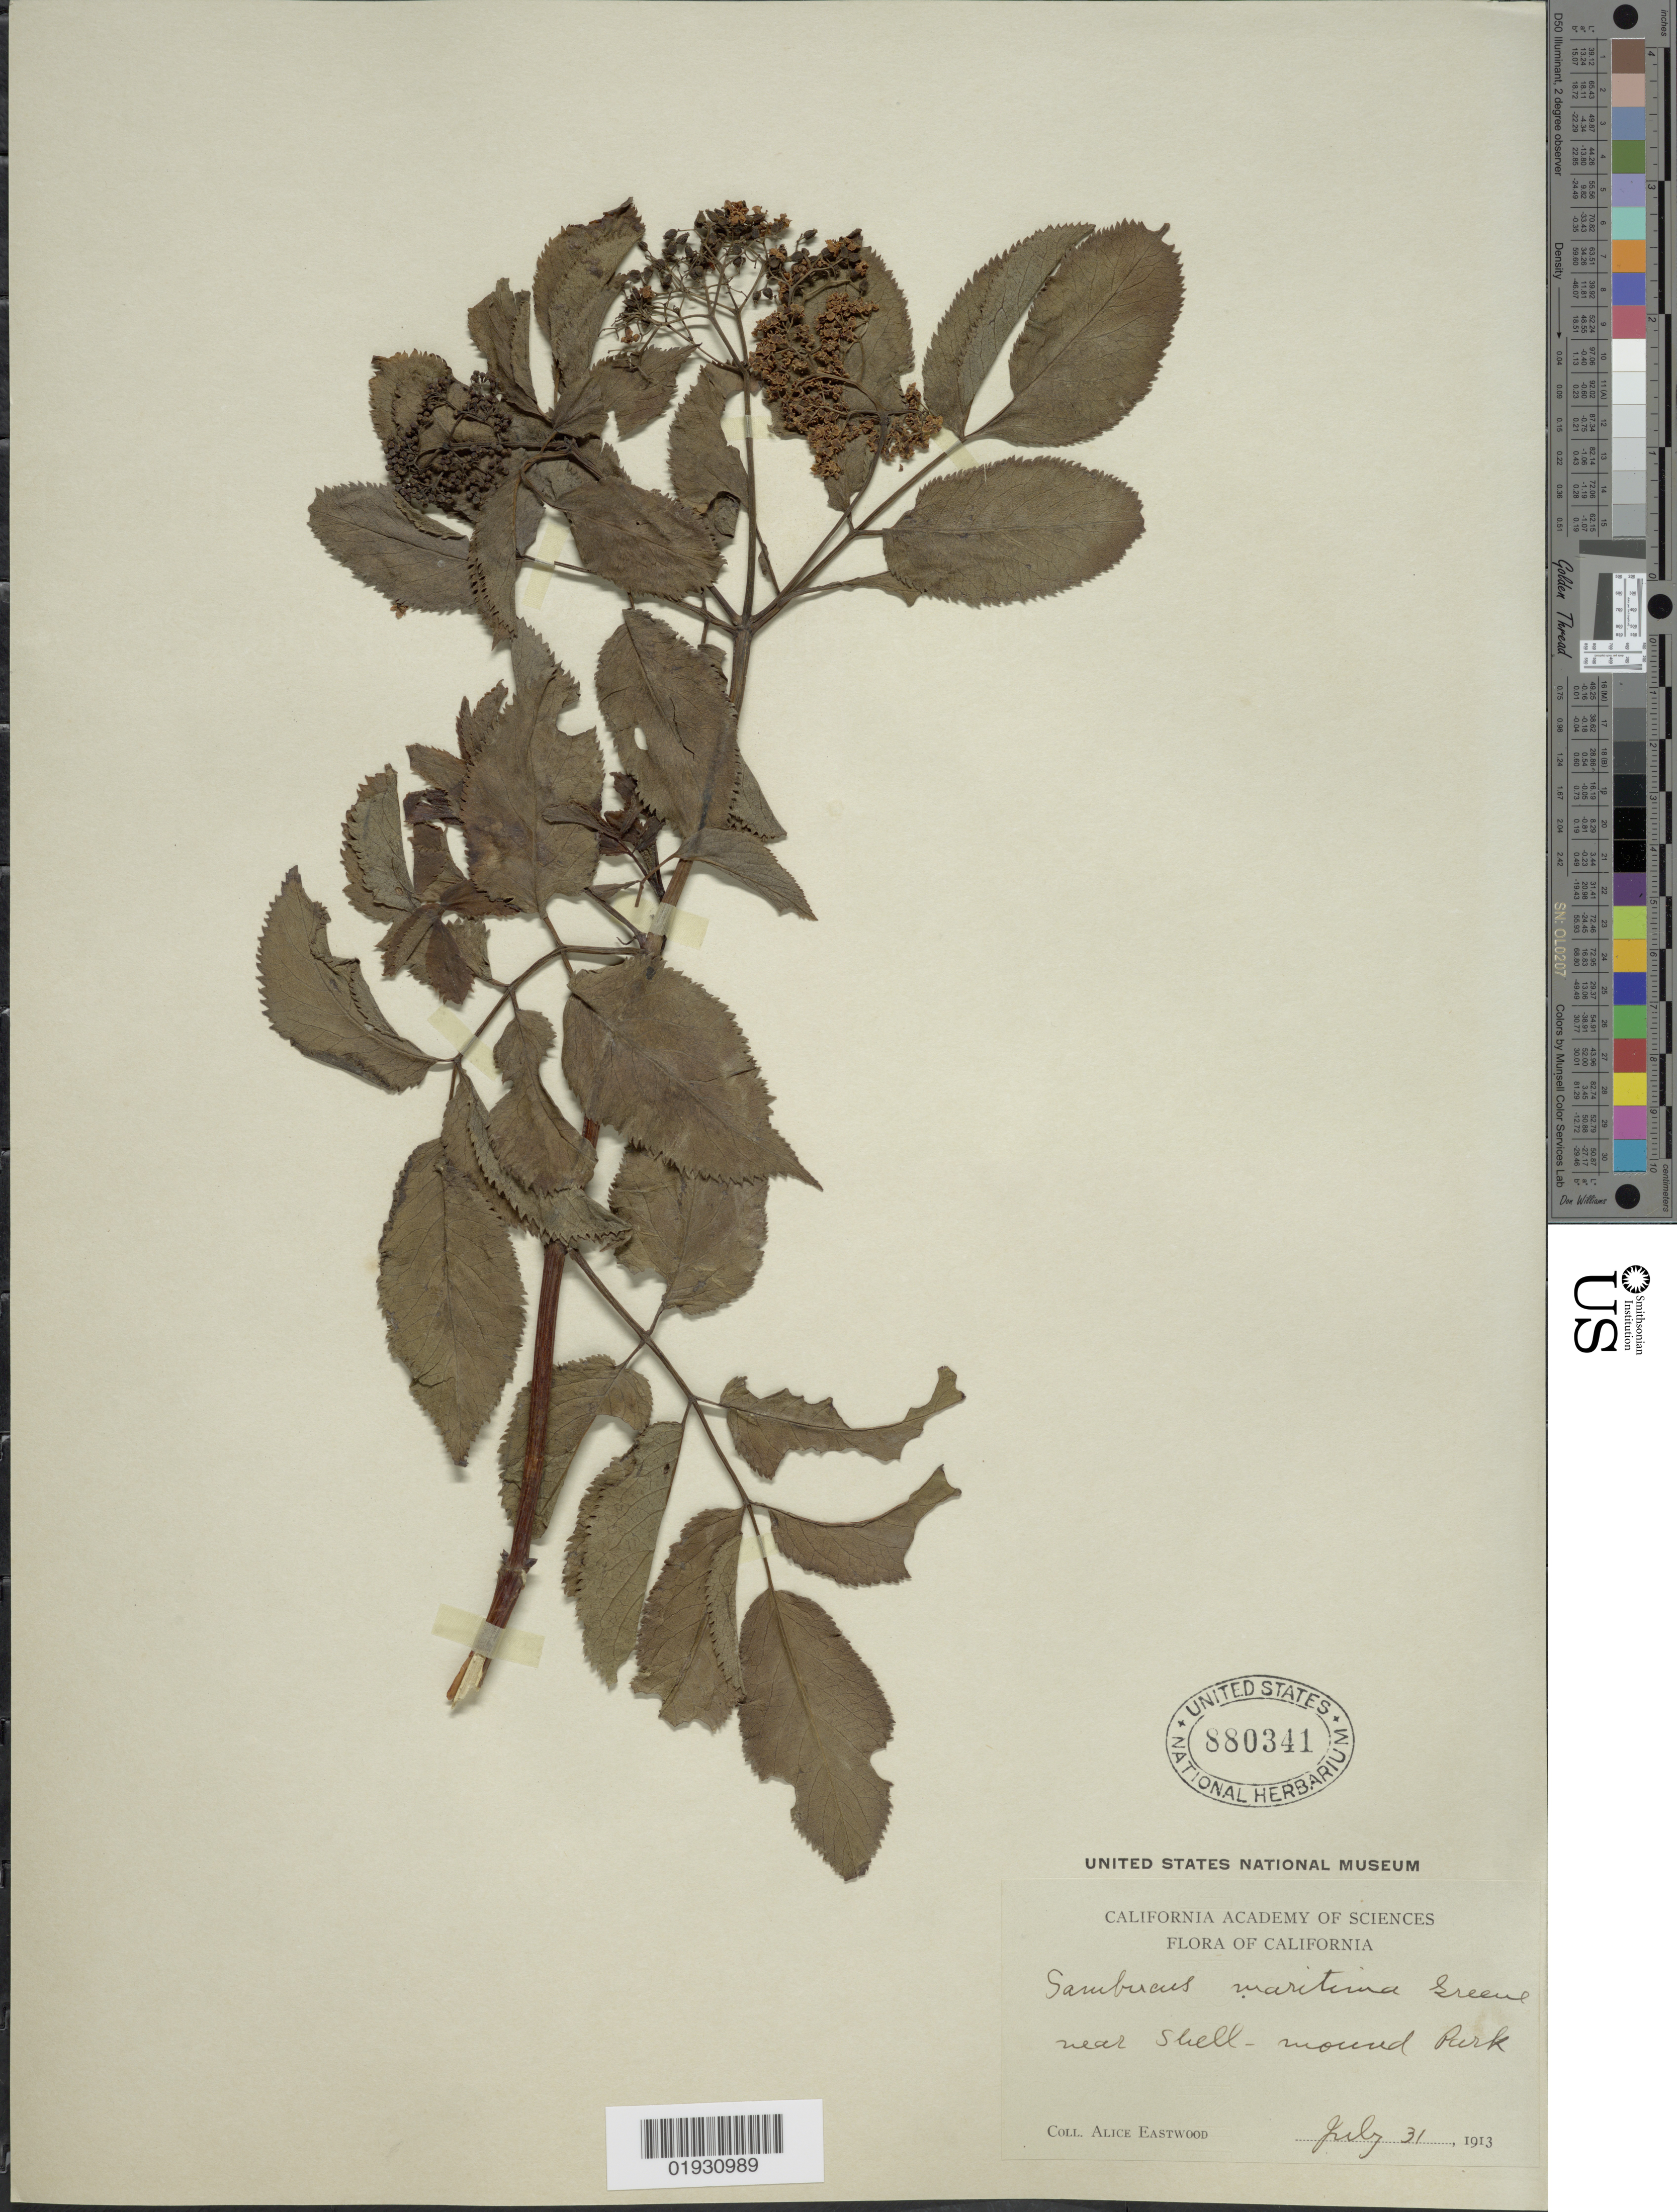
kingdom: Plantae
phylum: Tracheophyta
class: Magnoliopsida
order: Dipsacales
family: Viburnaceae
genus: Sambucus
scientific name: Sambucus maritima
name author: Greene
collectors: A. Eastwood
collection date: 1913-07-31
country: United States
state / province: California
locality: Near Shell- mound Park.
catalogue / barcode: US 880341